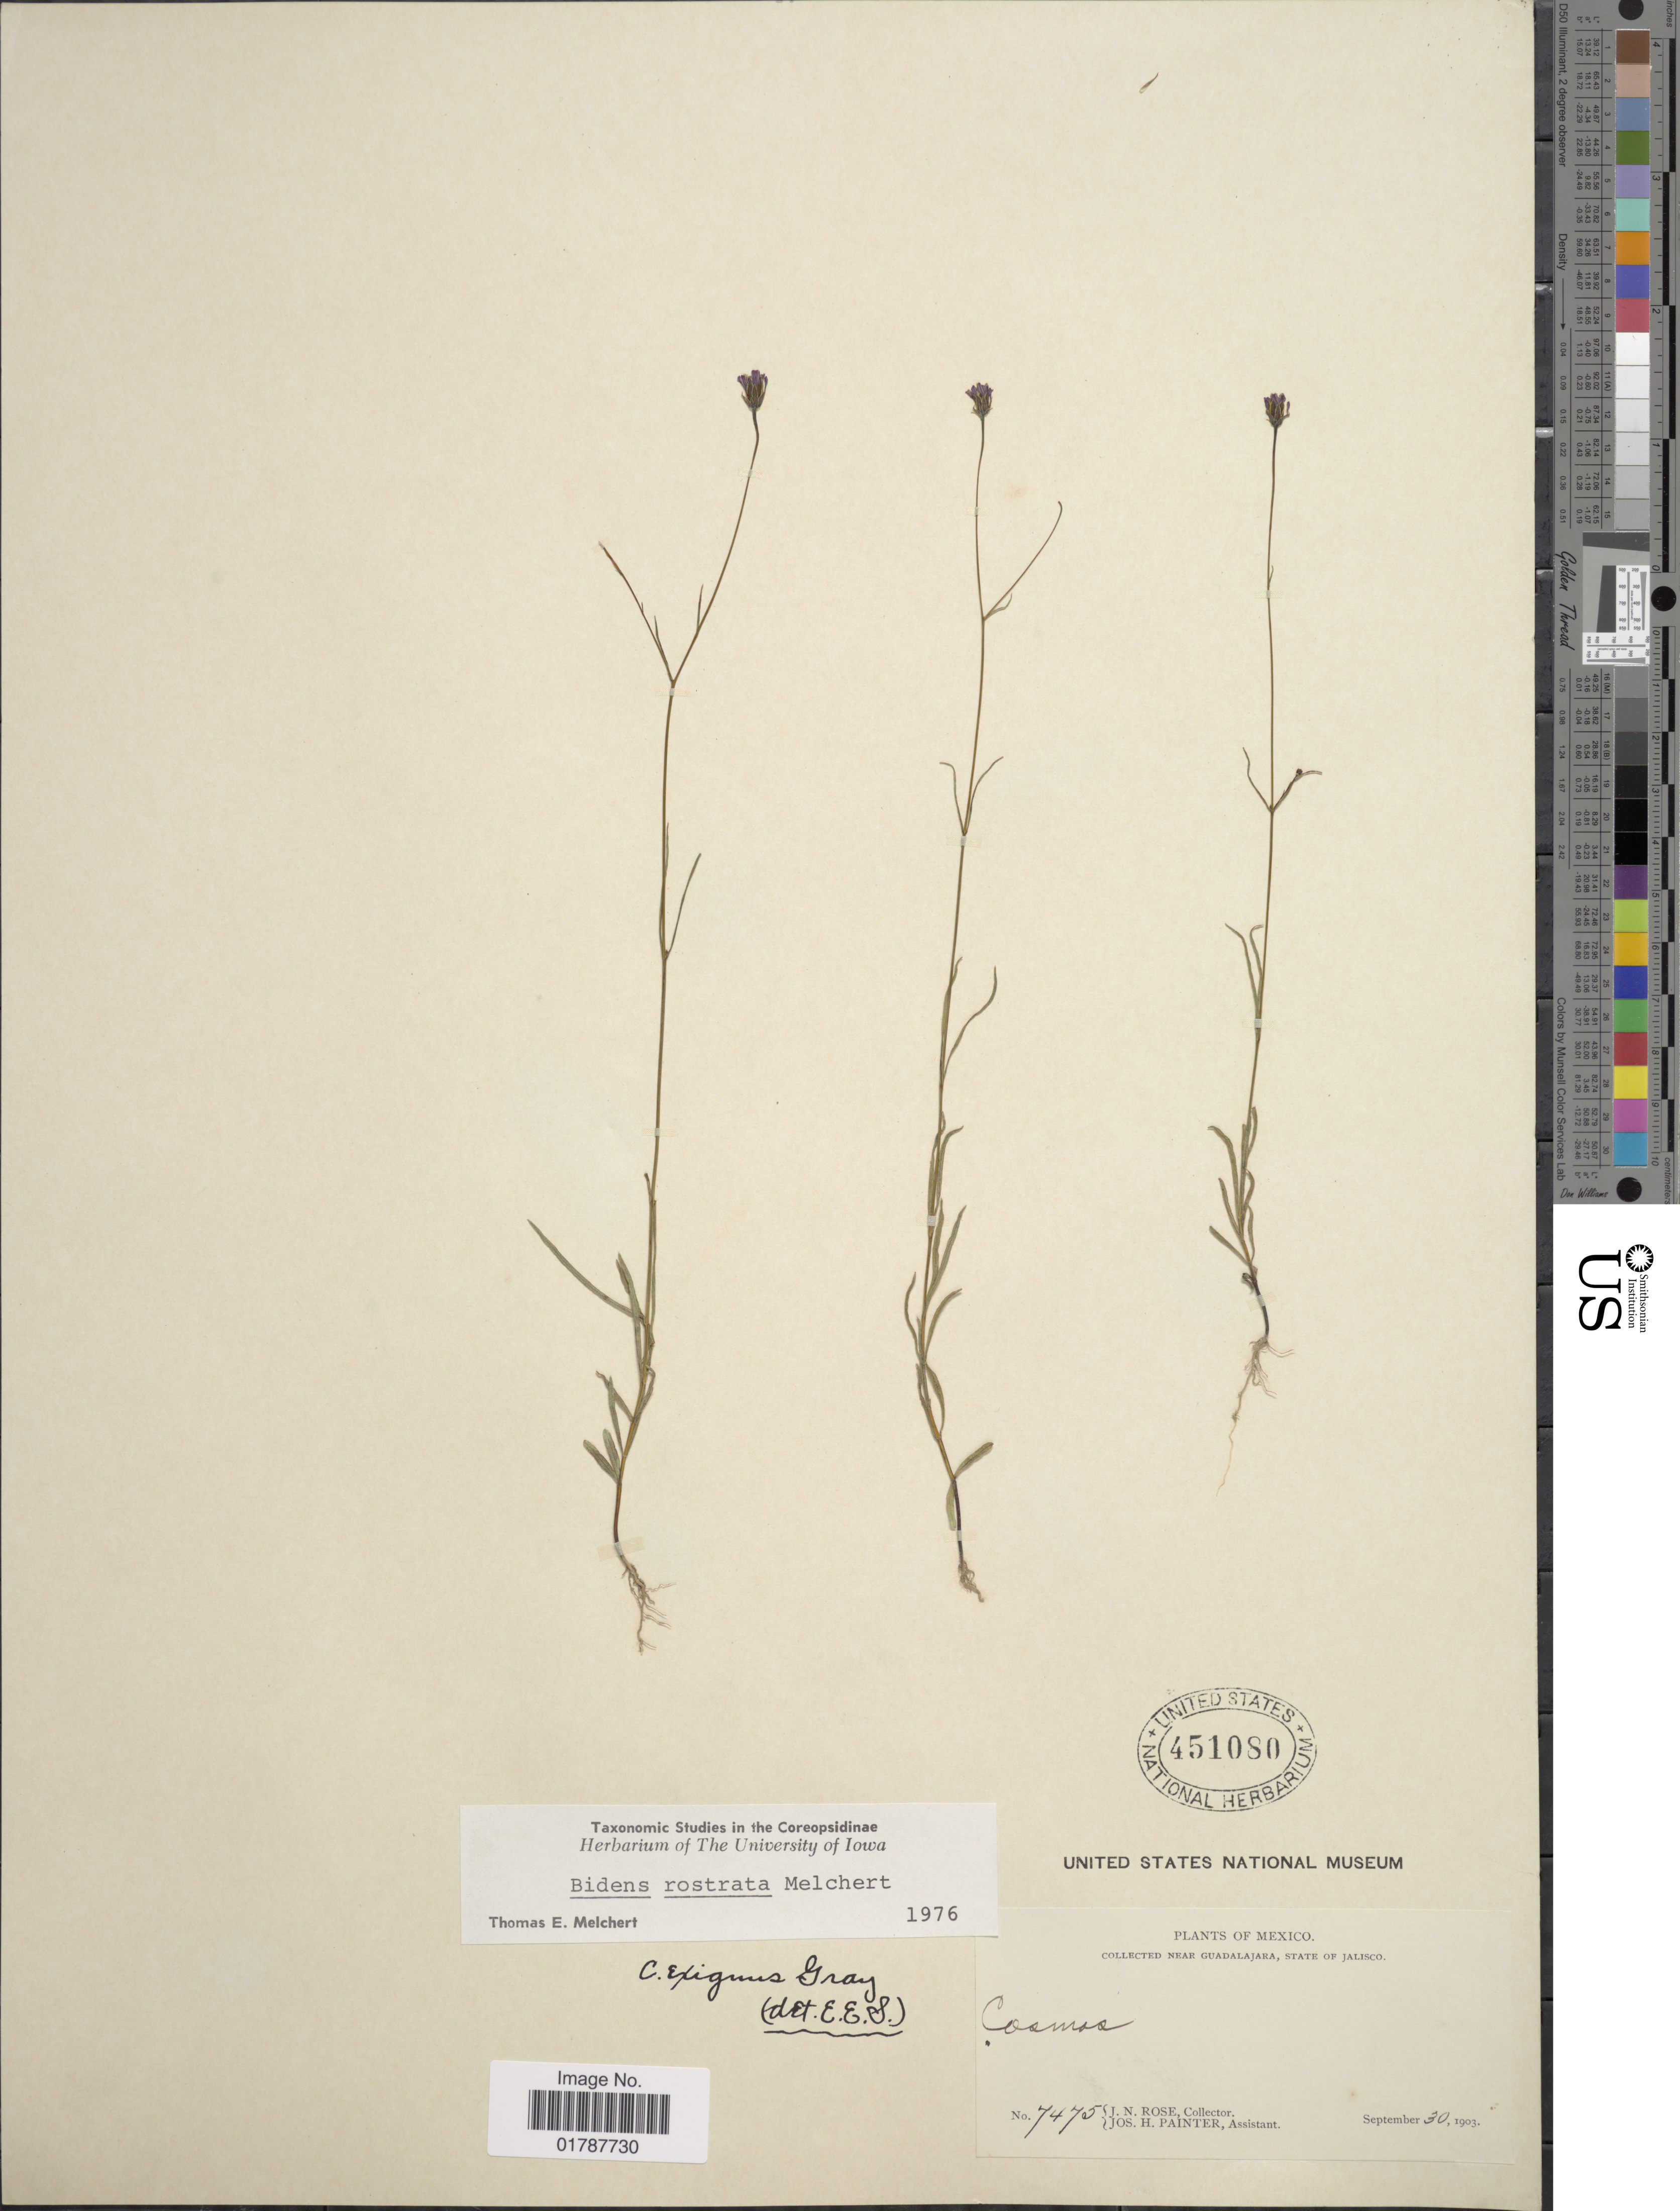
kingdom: Plantae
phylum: Tracheophyta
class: Magnoliopsida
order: Asterales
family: Asteraceae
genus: Bidens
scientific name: Bidens rostrata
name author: Melchert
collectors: J. N. Rose & J. H. Painter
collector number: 7475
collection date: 1903-09-30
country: Mexico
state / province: Jalisco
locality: Near Guadalajara, State of Jalisco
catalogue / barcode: US 451080